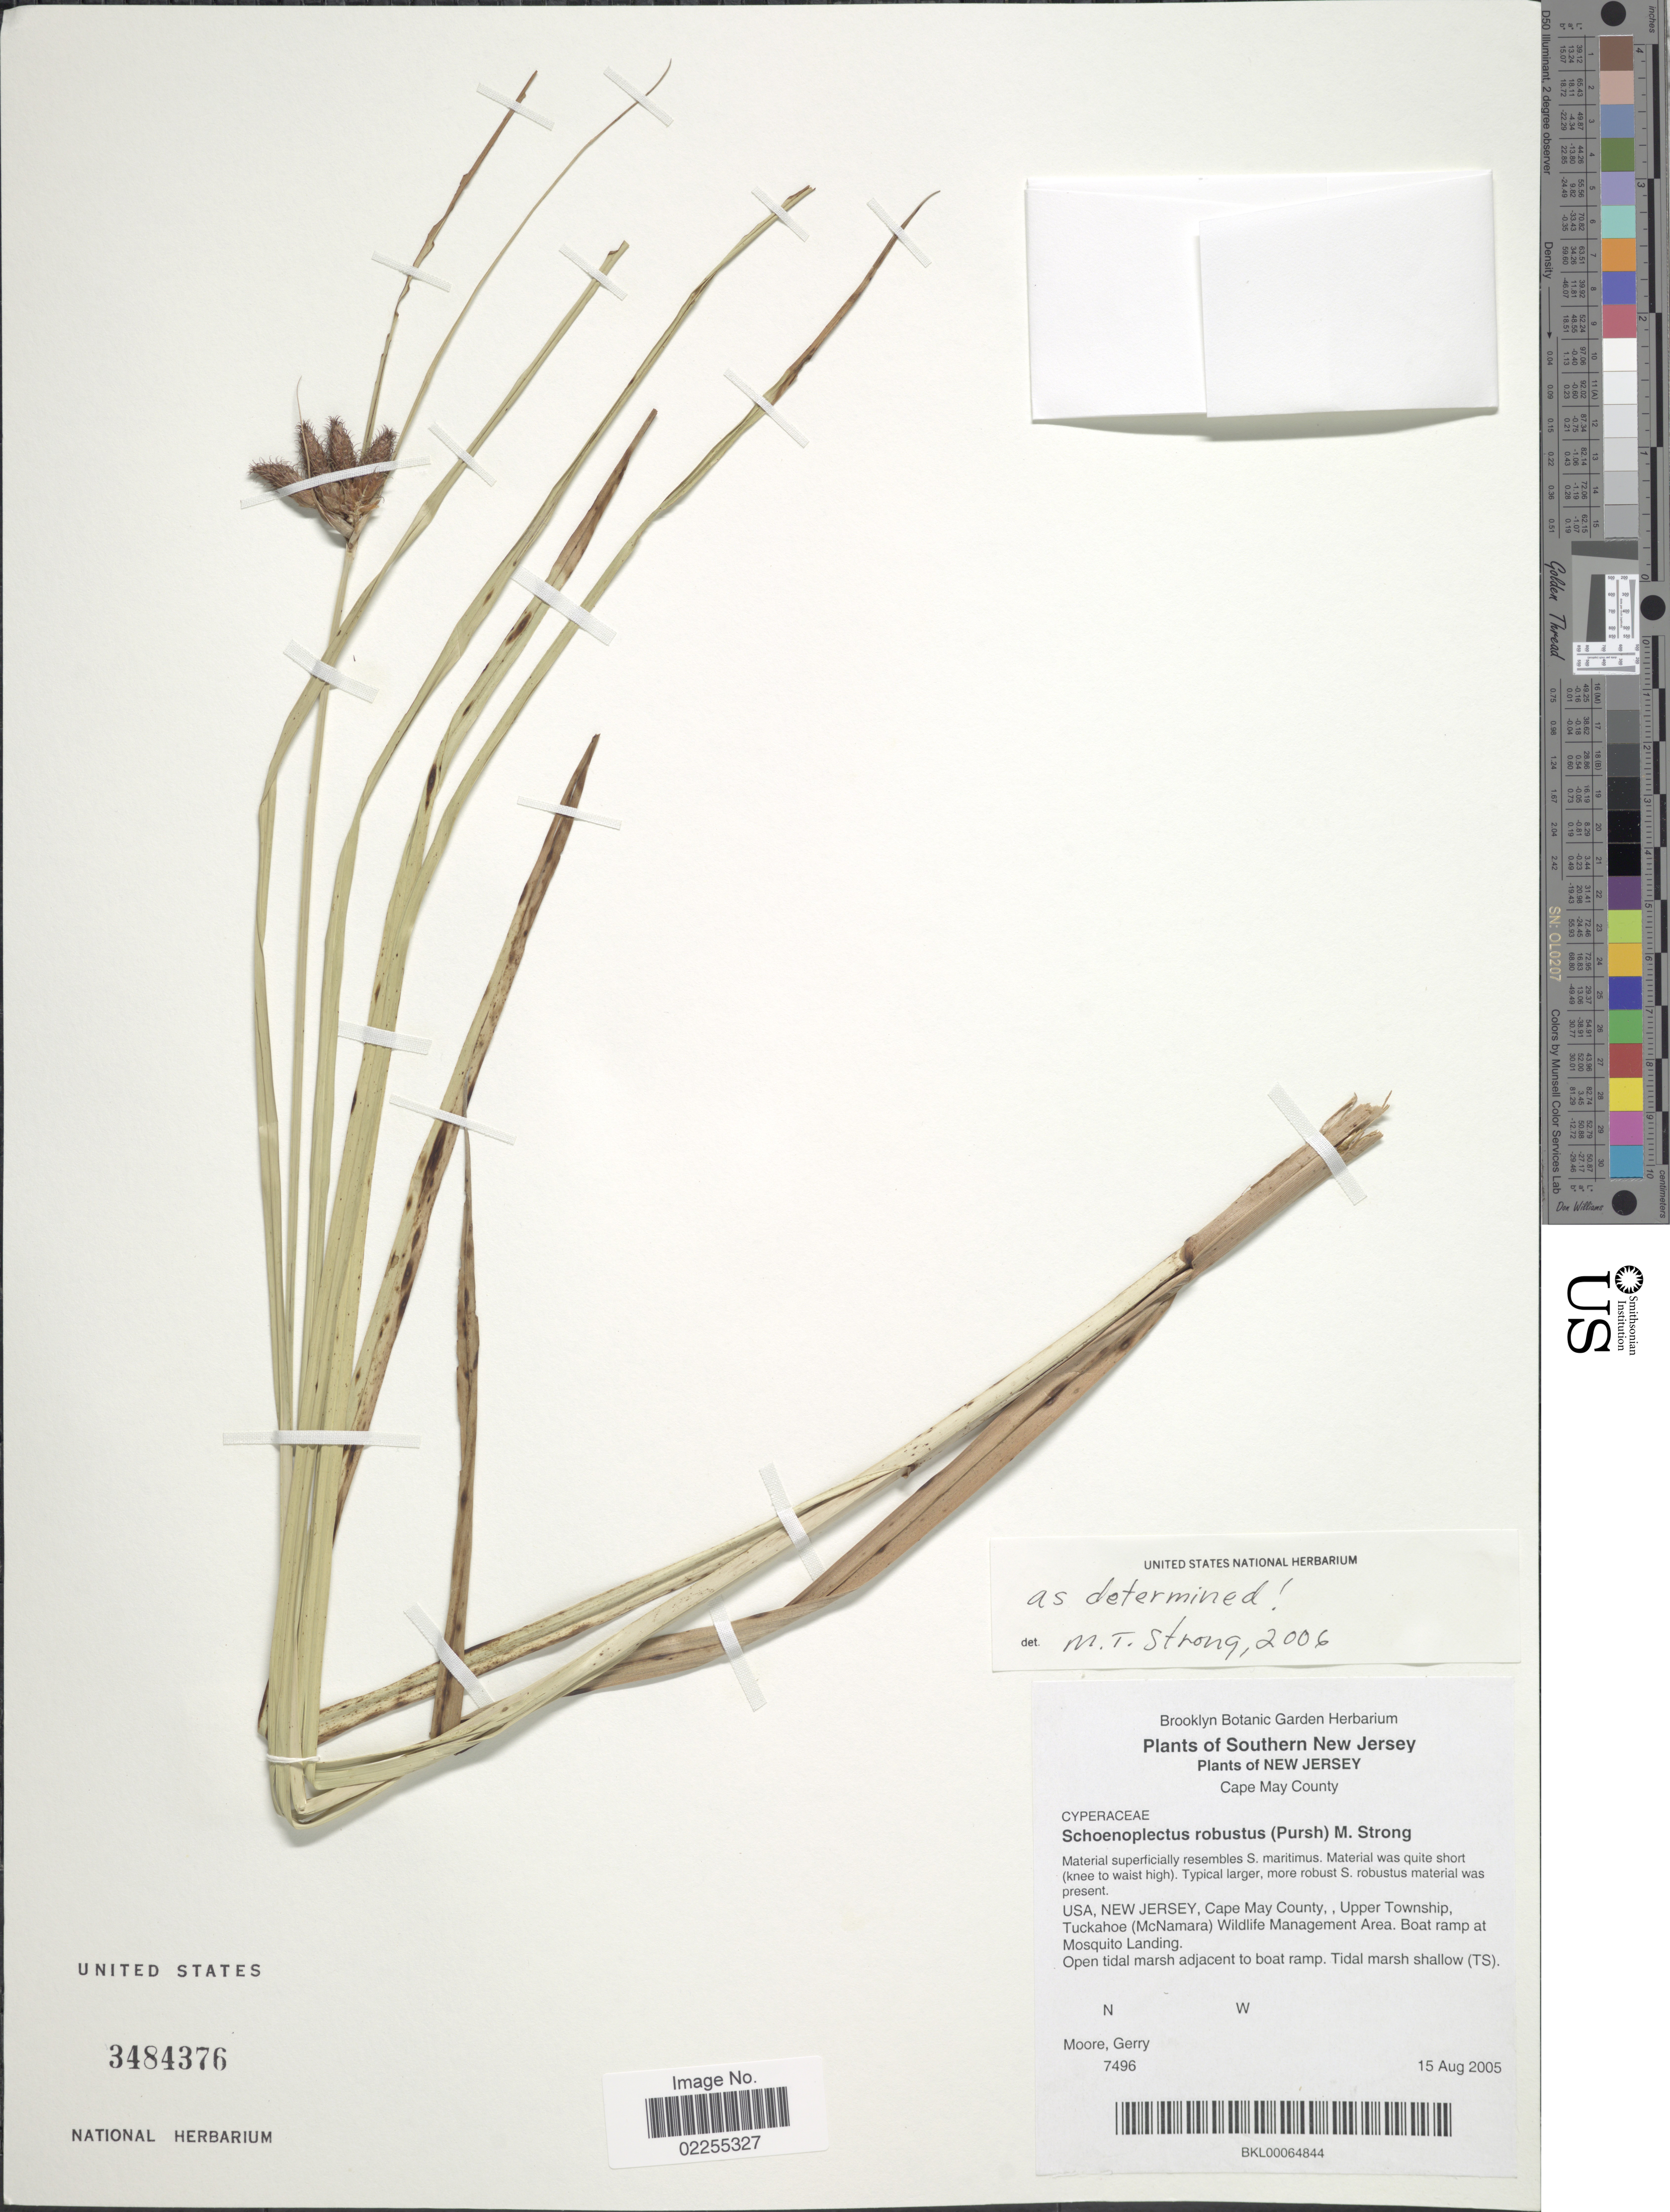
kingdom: Plantae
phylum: Tracheophyta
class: Liliopsida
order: Poales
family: Cyperaceae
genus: Bolboschoenus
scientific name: Bolboschoenus robustus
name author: (Pursh) Soják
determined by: Strong, M. T., (US), Smithsonian Institution - National Museum of Natural History (UNITED STATES)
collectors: G. Moore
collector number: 7496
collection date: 2005-08-15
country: United States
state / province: New Jersey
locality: Southern New Jersey. Cape May County. Upper Township, Tuckahoe (McNamara) Wildlife Management Area. Boat ramp at Mosquito Landing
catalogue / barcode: US 3484376